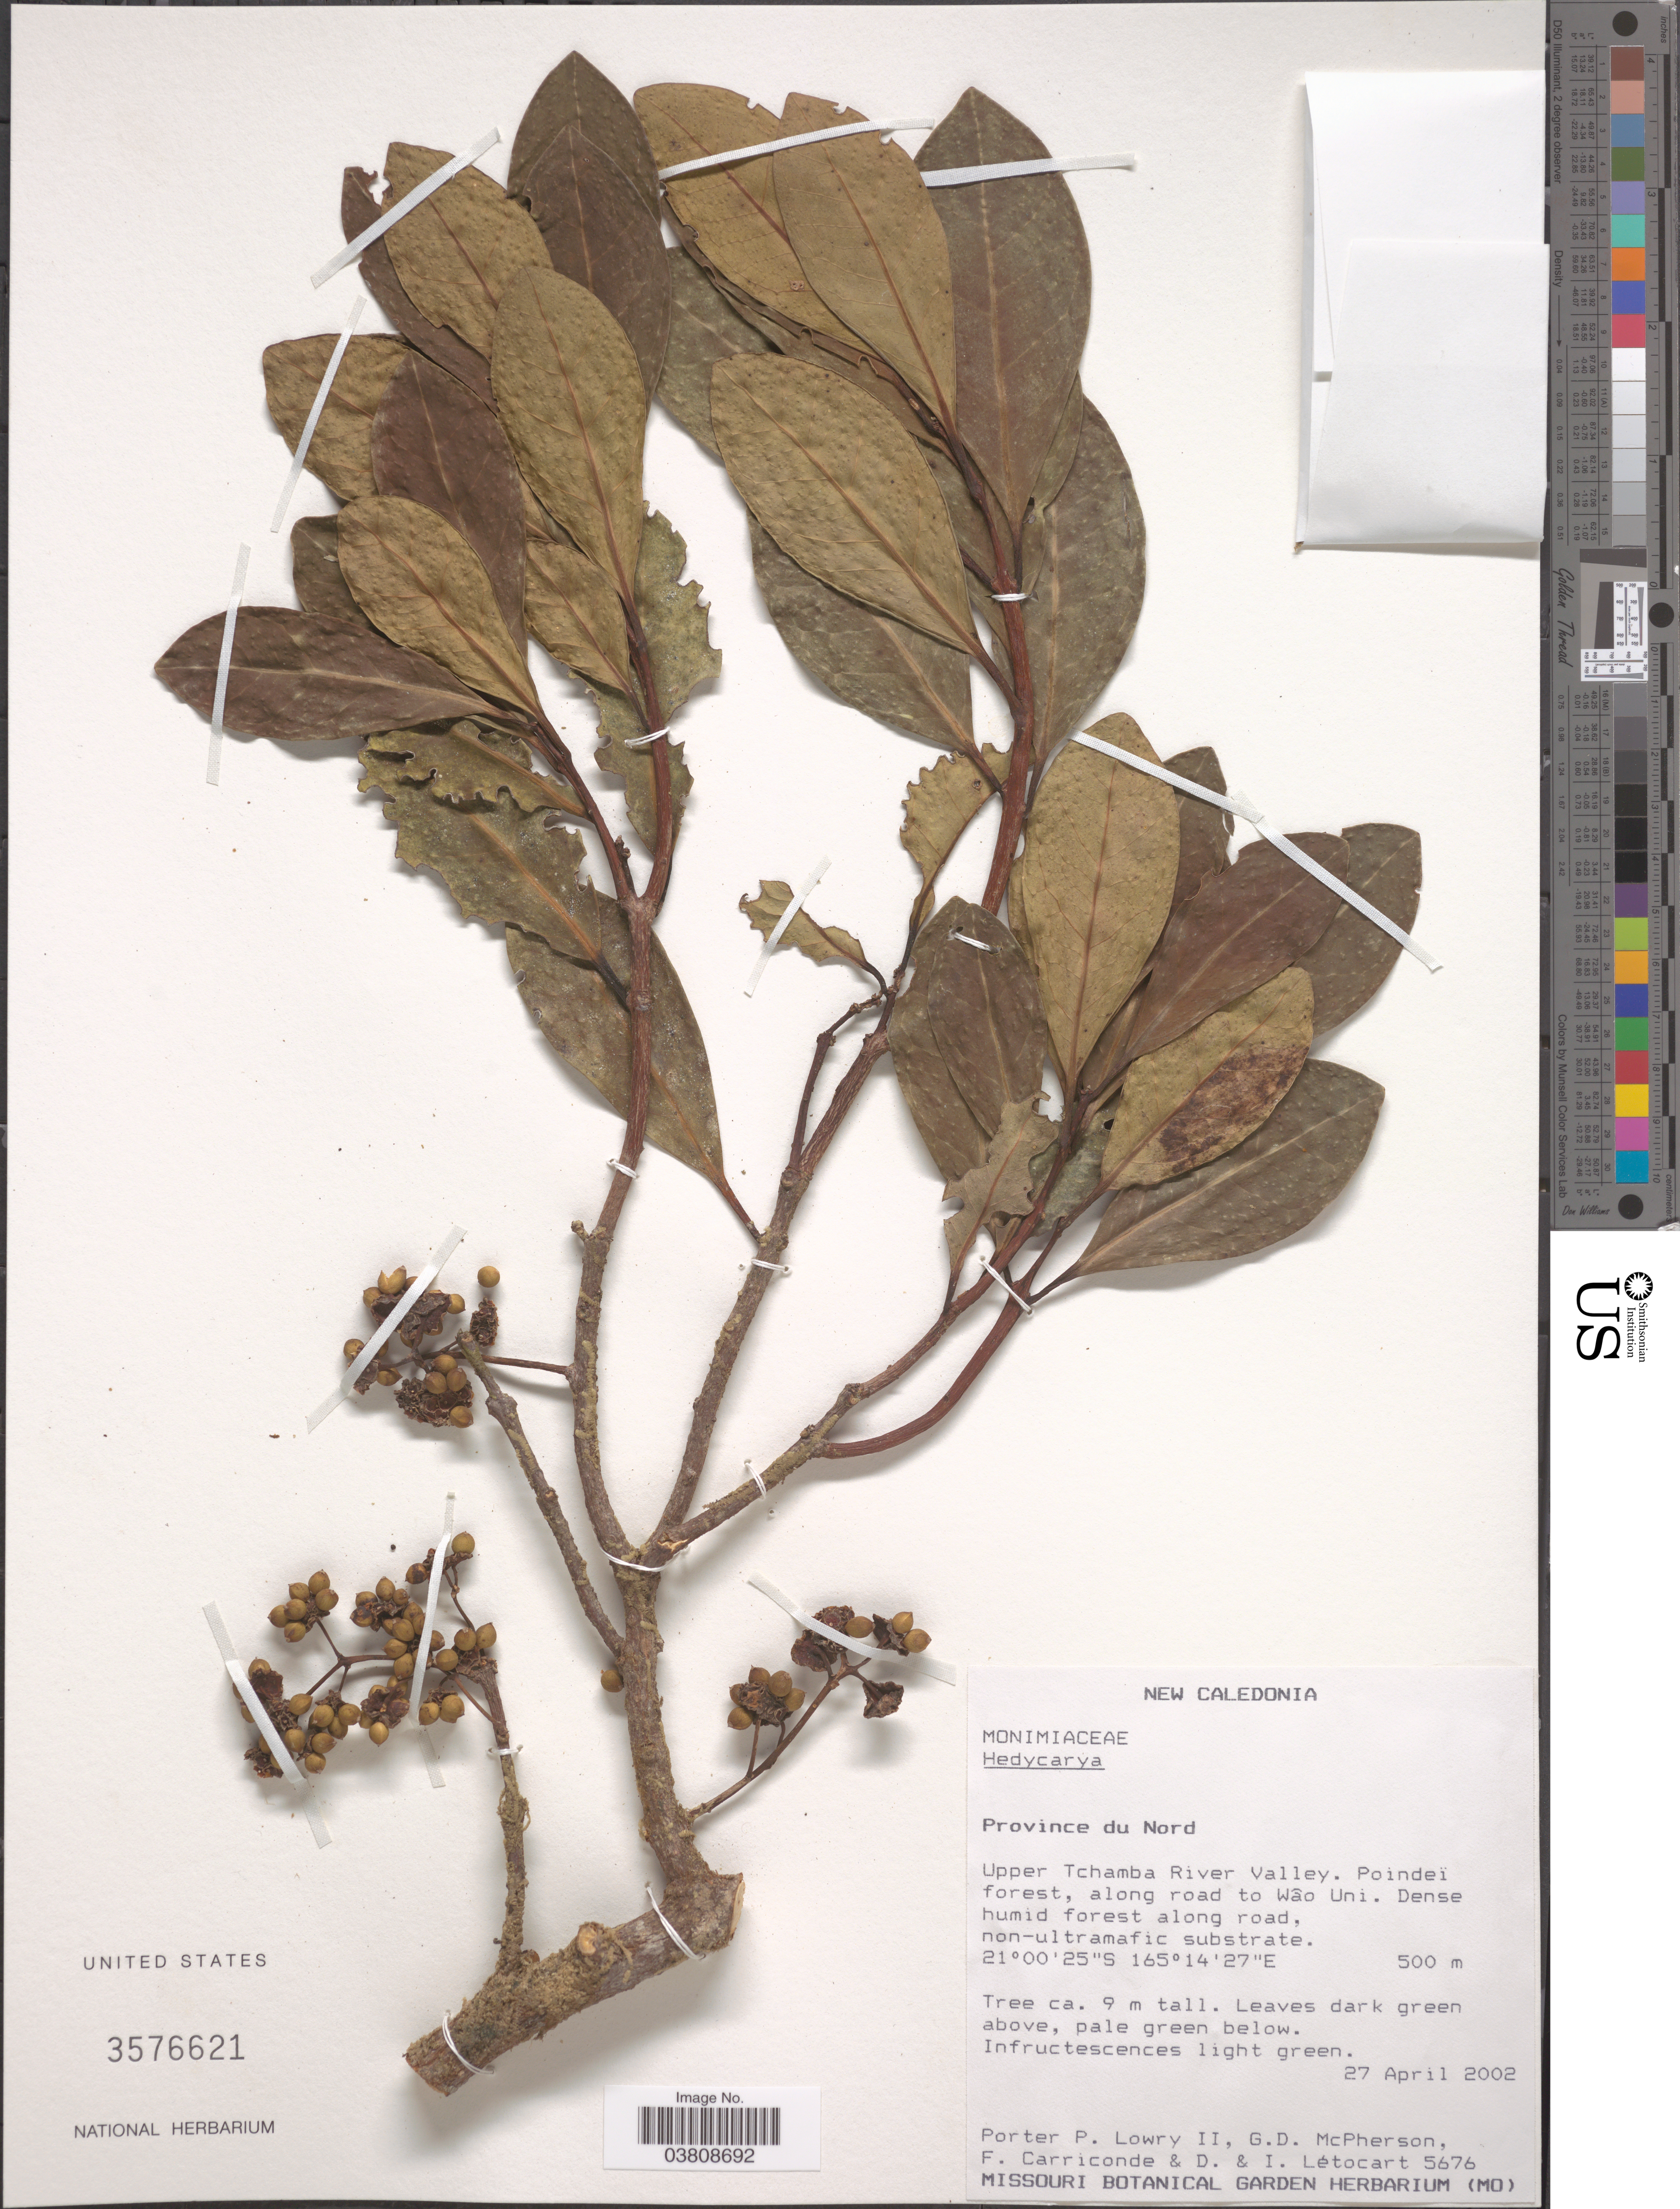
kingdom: Plantae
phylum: Tracheophyta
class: Magnoliopsida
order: Laurales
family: Monimiaceae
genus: Hedycarya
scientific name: Hedycarya sp.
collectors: P. P. Lowry, G. McPherson, F. Carriconde, D. Letocart & I. Letocart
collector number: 5676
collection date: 2002-04-27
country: New Caledonia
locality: Province du Nord. Upper Tchamba River Valley. Poindeï forest, along road to Wâo Uni.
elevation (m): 500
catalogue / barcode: US 3576621